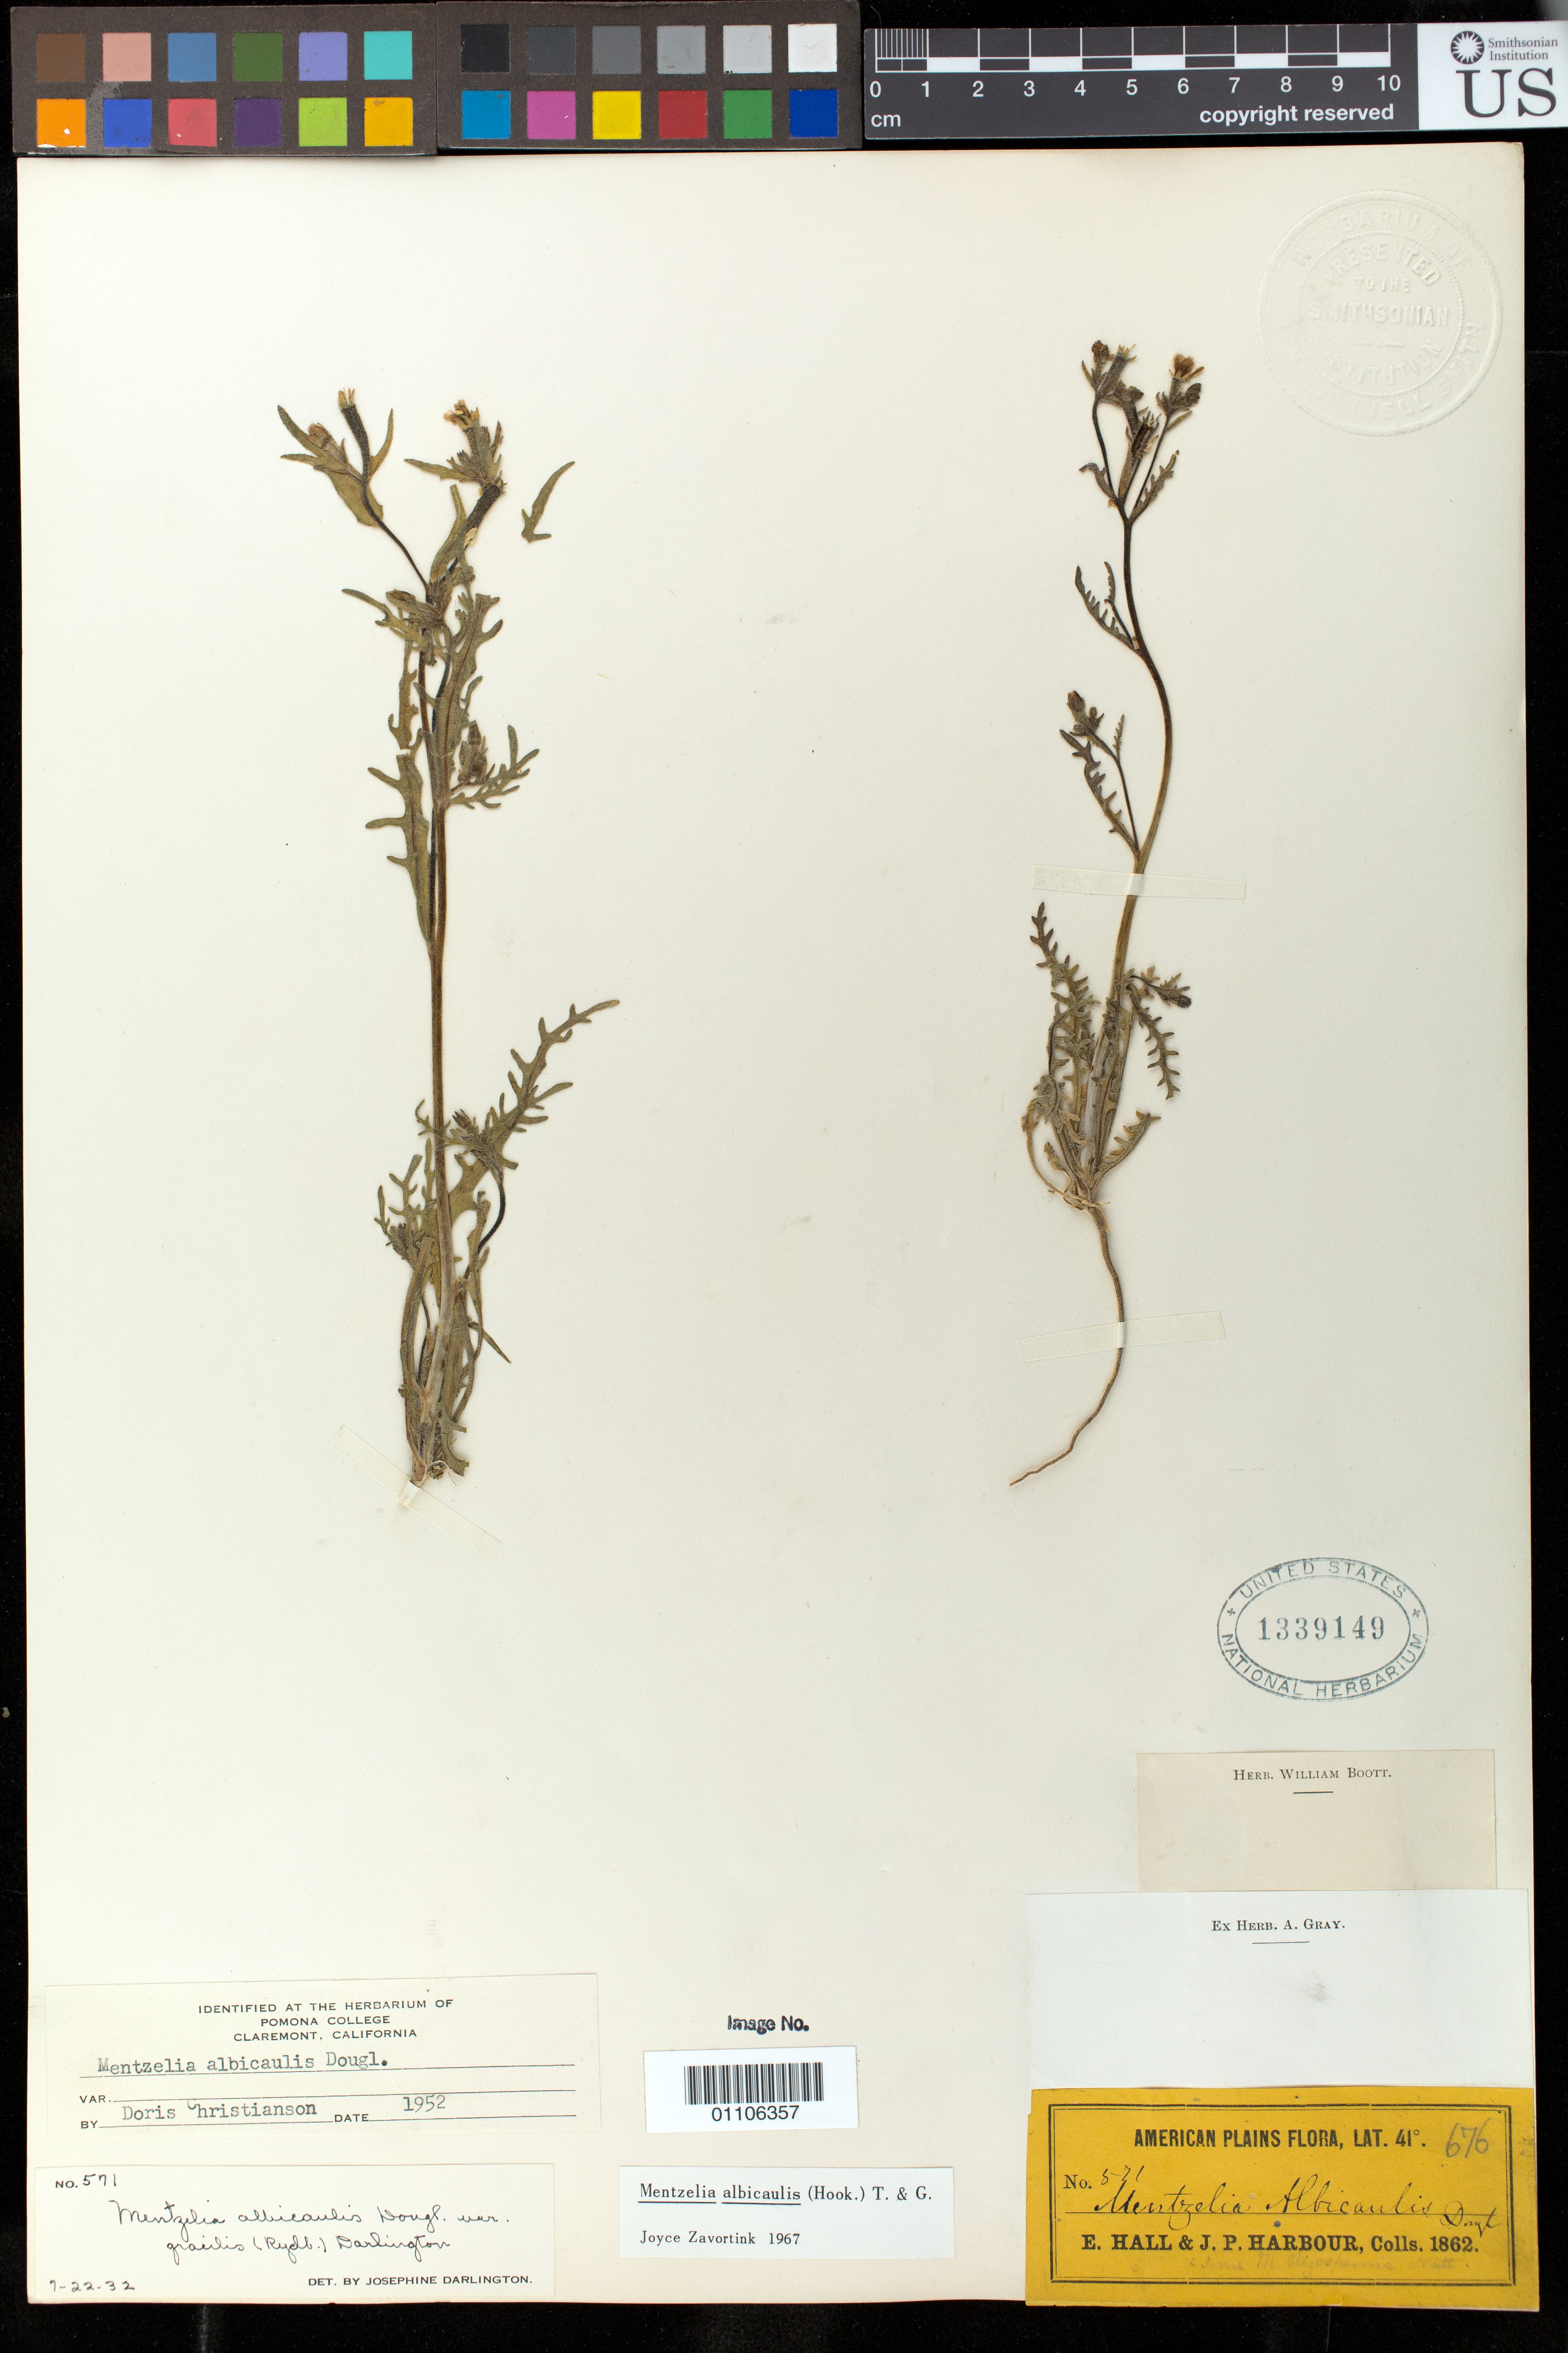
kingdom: Plantae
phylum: Tracheophyta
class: Magnoliopsida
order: Cornales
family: Loasaceae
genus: Mentzelia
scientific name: Mentzelia albicaulis var. integrifolia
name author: S. Watson in C. King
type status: Syntype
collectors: E. Hall & J. Harbour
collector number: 571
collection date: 1862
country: United States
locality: American Plains Flora, Lat. 41°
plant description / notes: Possibly also to be considered a syntype of Mentzelia dispersa S. Watson (1876); Watson included Mentzelia albicaulis var. integrifolia as a synonym, but did not publish the new name as an explicit nom. nov. or replacement name (and no epithet blocked the transfer at specific level) and did not explicitly cite the syntypes of the earlier name.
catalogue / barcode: US 1339149